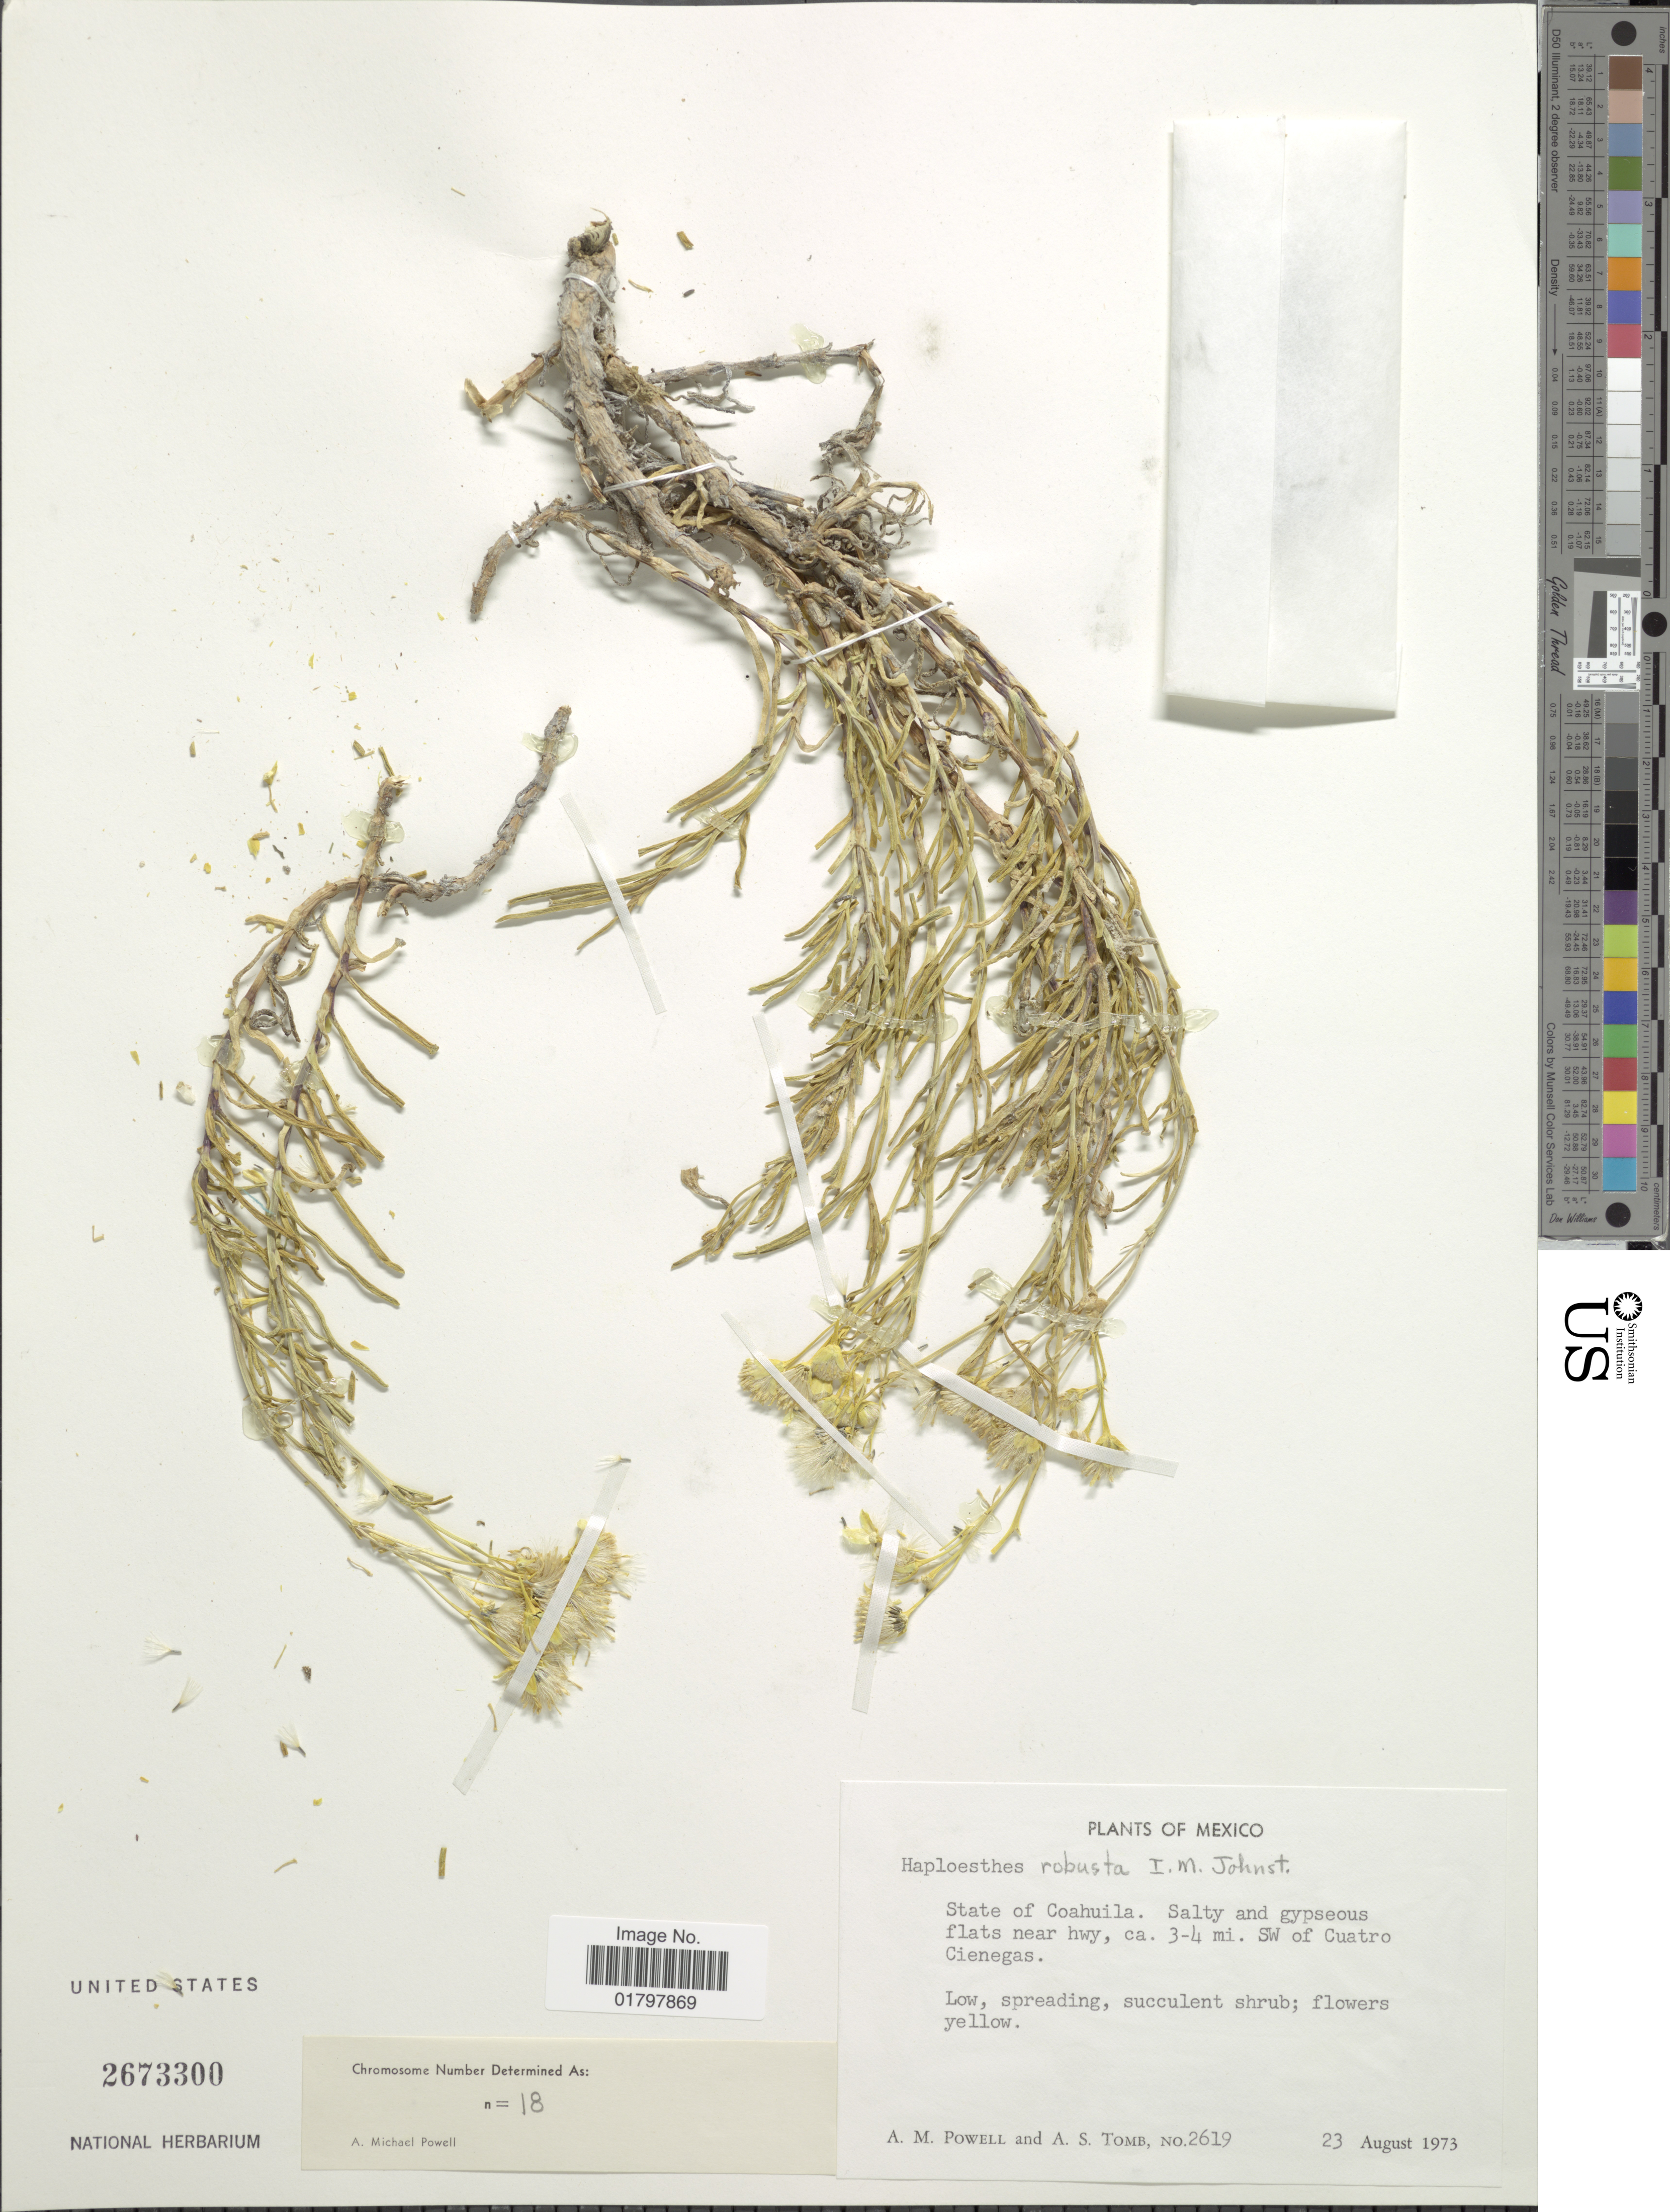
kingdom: Plantae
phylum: Tracheophyta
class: Magnoliopsida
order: Asterales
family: Asteraceae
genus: Haploesthes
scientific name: Haploesthes robusta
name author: I.M. Johnst.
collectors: A. M. Powell & A. Tomb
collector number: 2619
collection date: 1973-08-23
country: Mexico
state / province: Coahuila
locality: State of Coahuila. Salty and gypseous flats near hwy, ca. 3-4 mi. SW of Cuatro Cienegas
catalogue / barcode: US 2673300